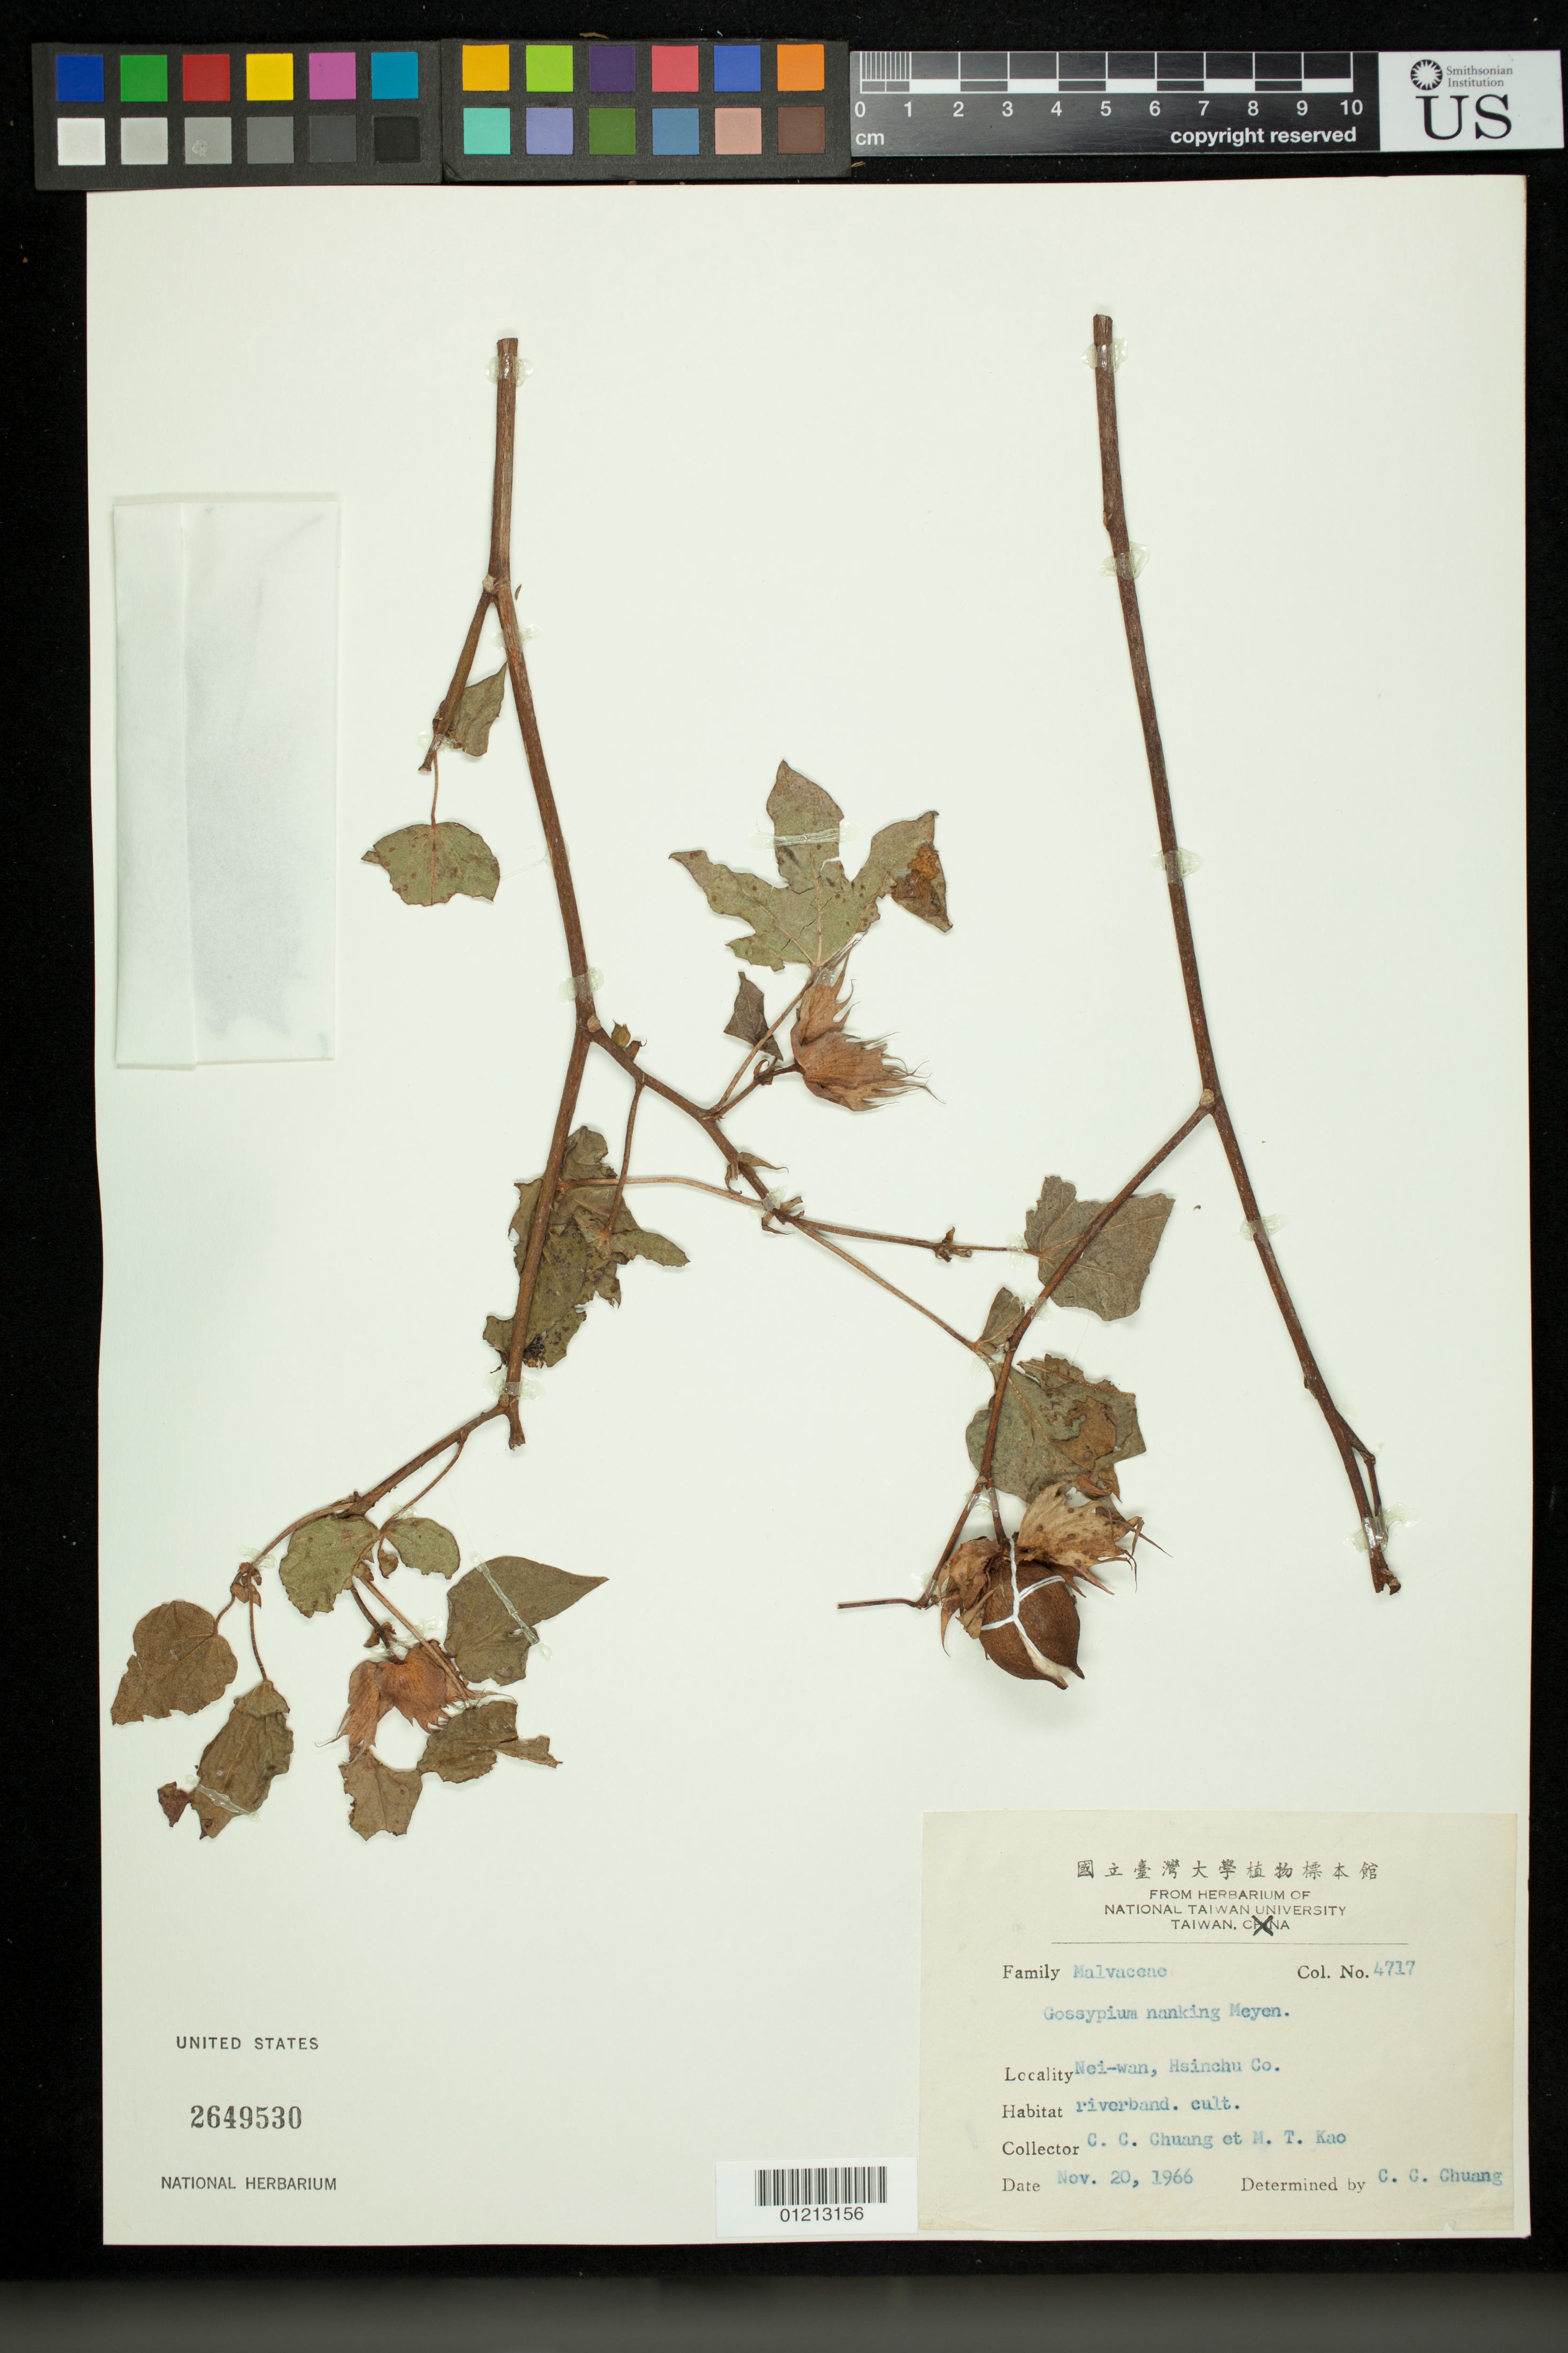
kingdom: Plantae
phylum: Tracheophyta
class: Magnoliopsida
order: Malvales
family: Malvaceae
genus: Gossypium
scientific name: Gossypium arboreum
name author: L.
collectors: C. C. Chuang & M. T. Kao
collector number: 4717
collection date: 1966-11-20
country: Taiwan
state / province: Hsinchu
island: Taiwan [Formosa]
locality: Nei-wan, riverband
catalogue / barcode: US 2649530